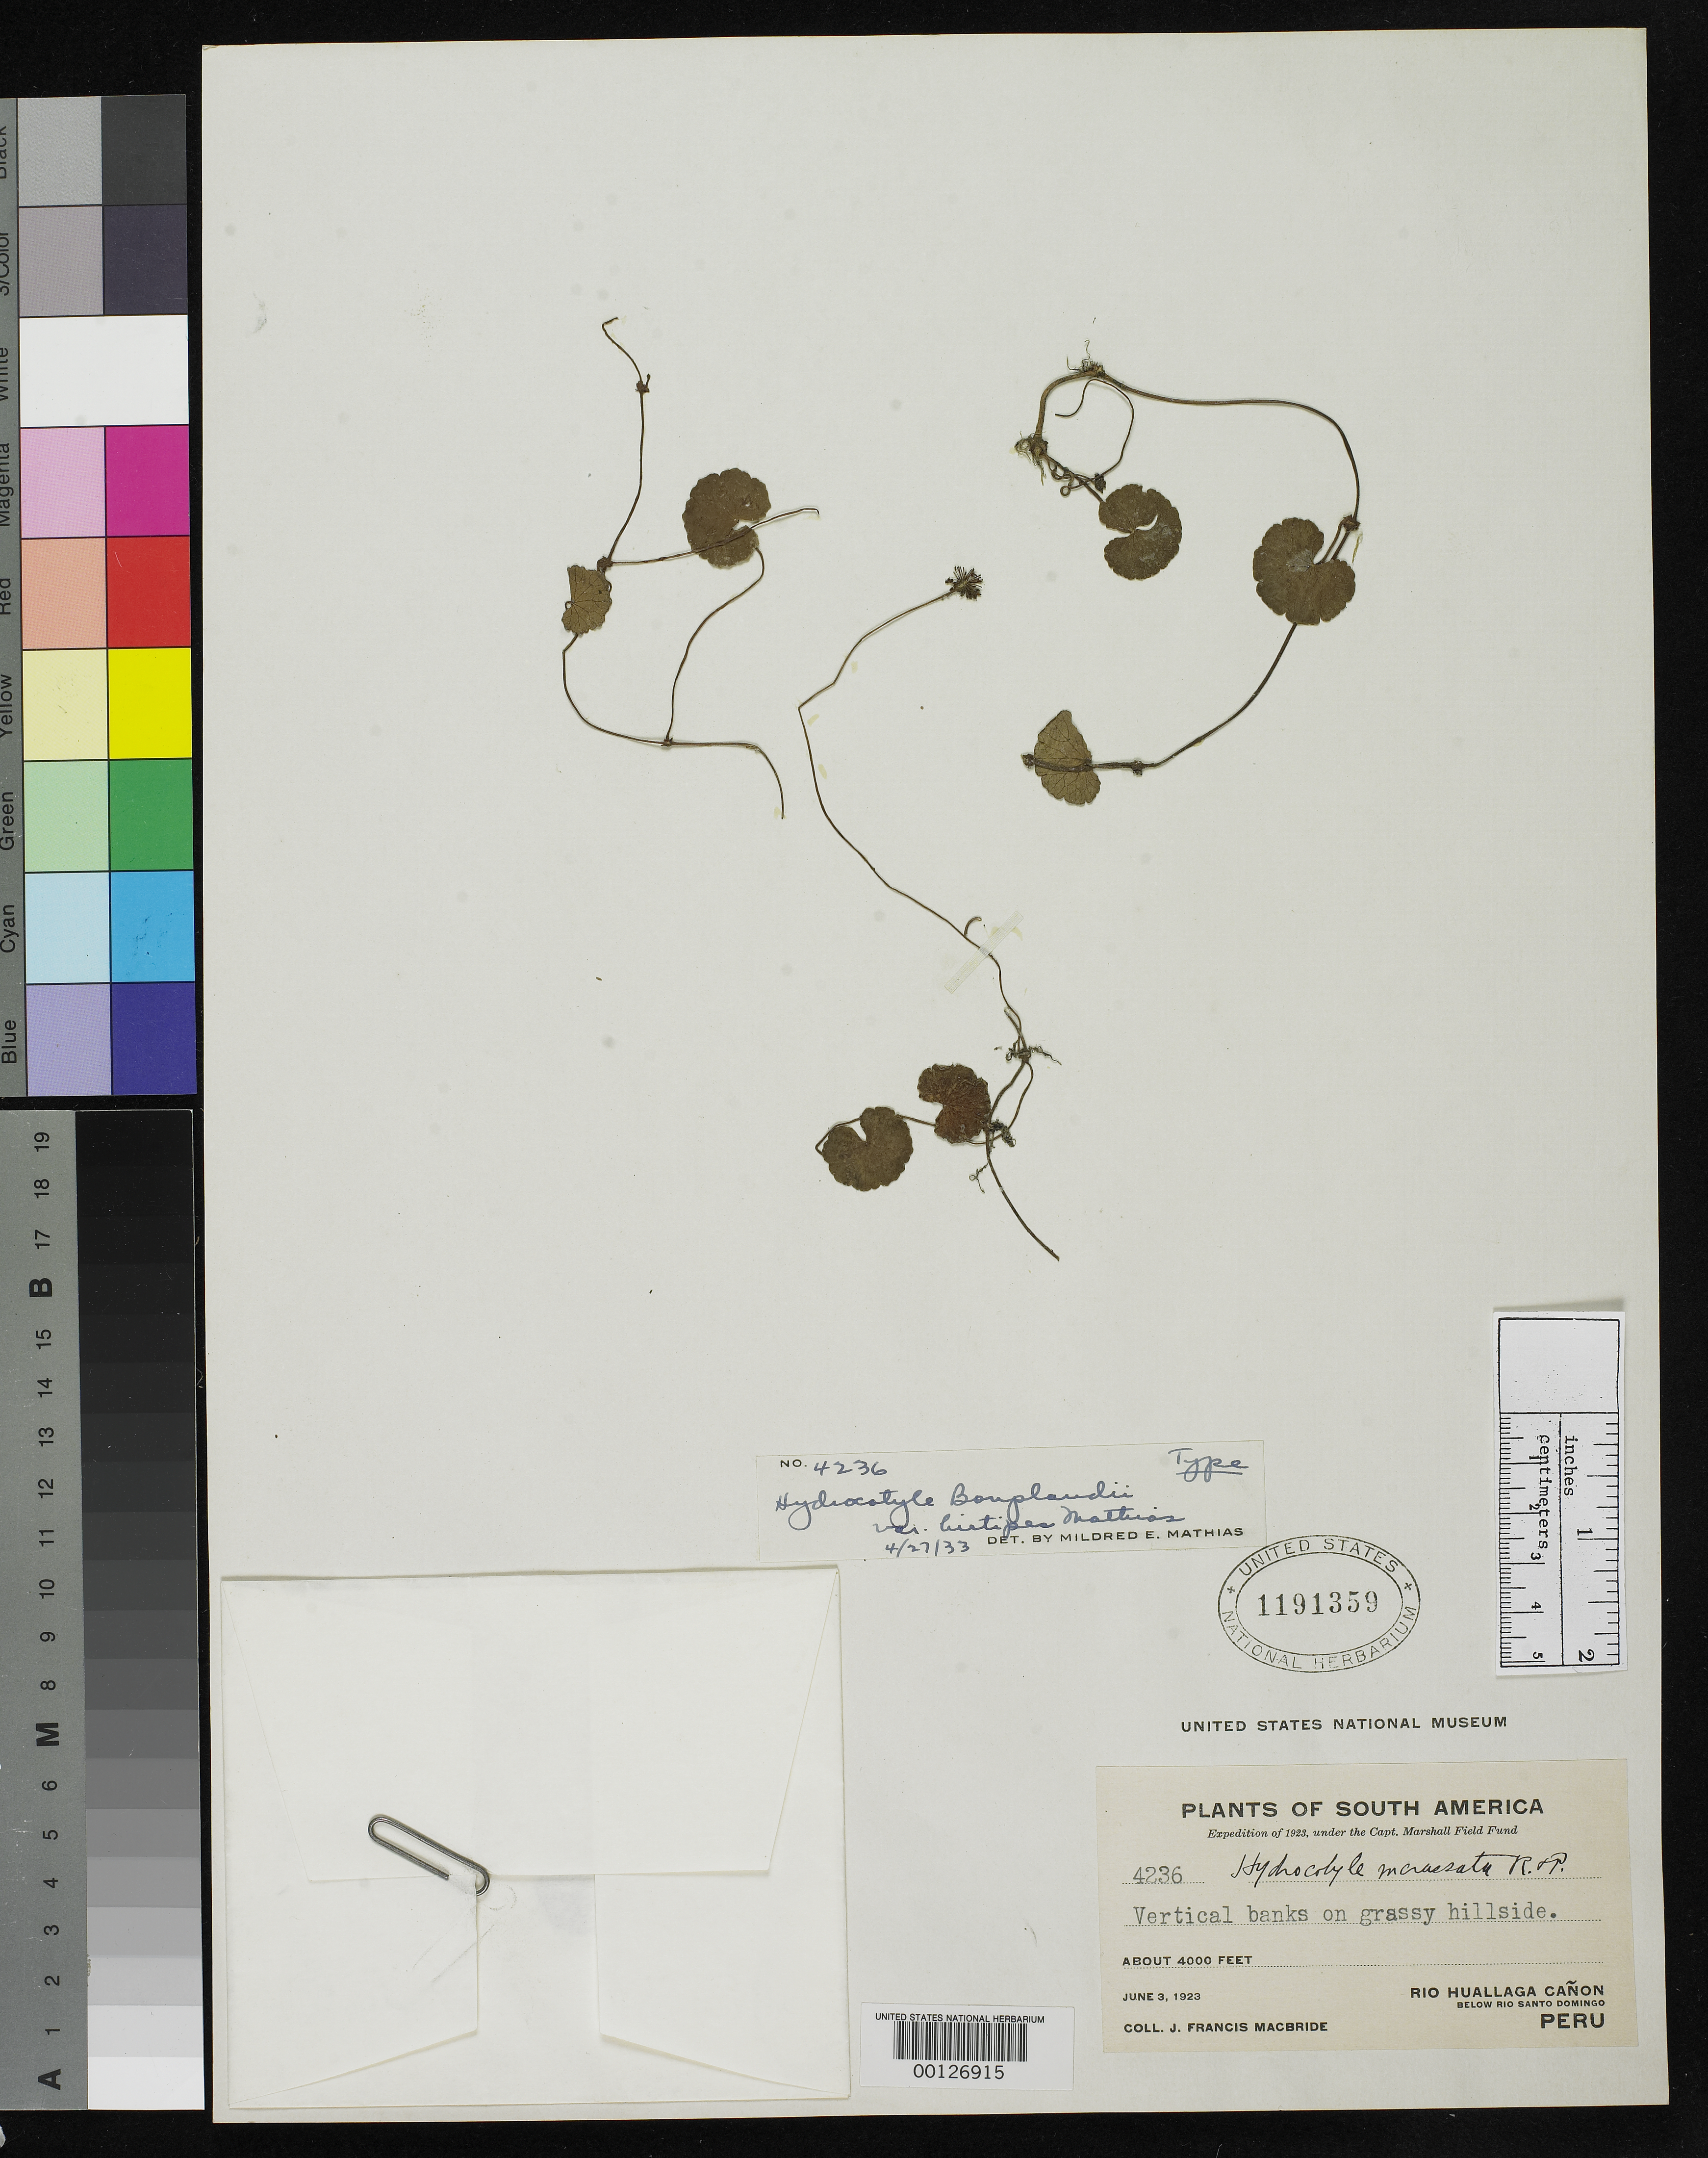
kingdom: Plantae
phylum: Tracheophyta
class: Magnoliopsida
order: Apiales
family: Araliaceae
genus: Hydrocotyle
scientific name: Hydrocotyle bonplandii var. hirtipes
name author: Mathias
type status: Holotype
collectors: J. F. Macbride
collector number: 4236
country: Peru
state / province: Huánuco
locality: Río Huallaga canyon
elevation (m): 1219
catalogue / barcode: US 1191359